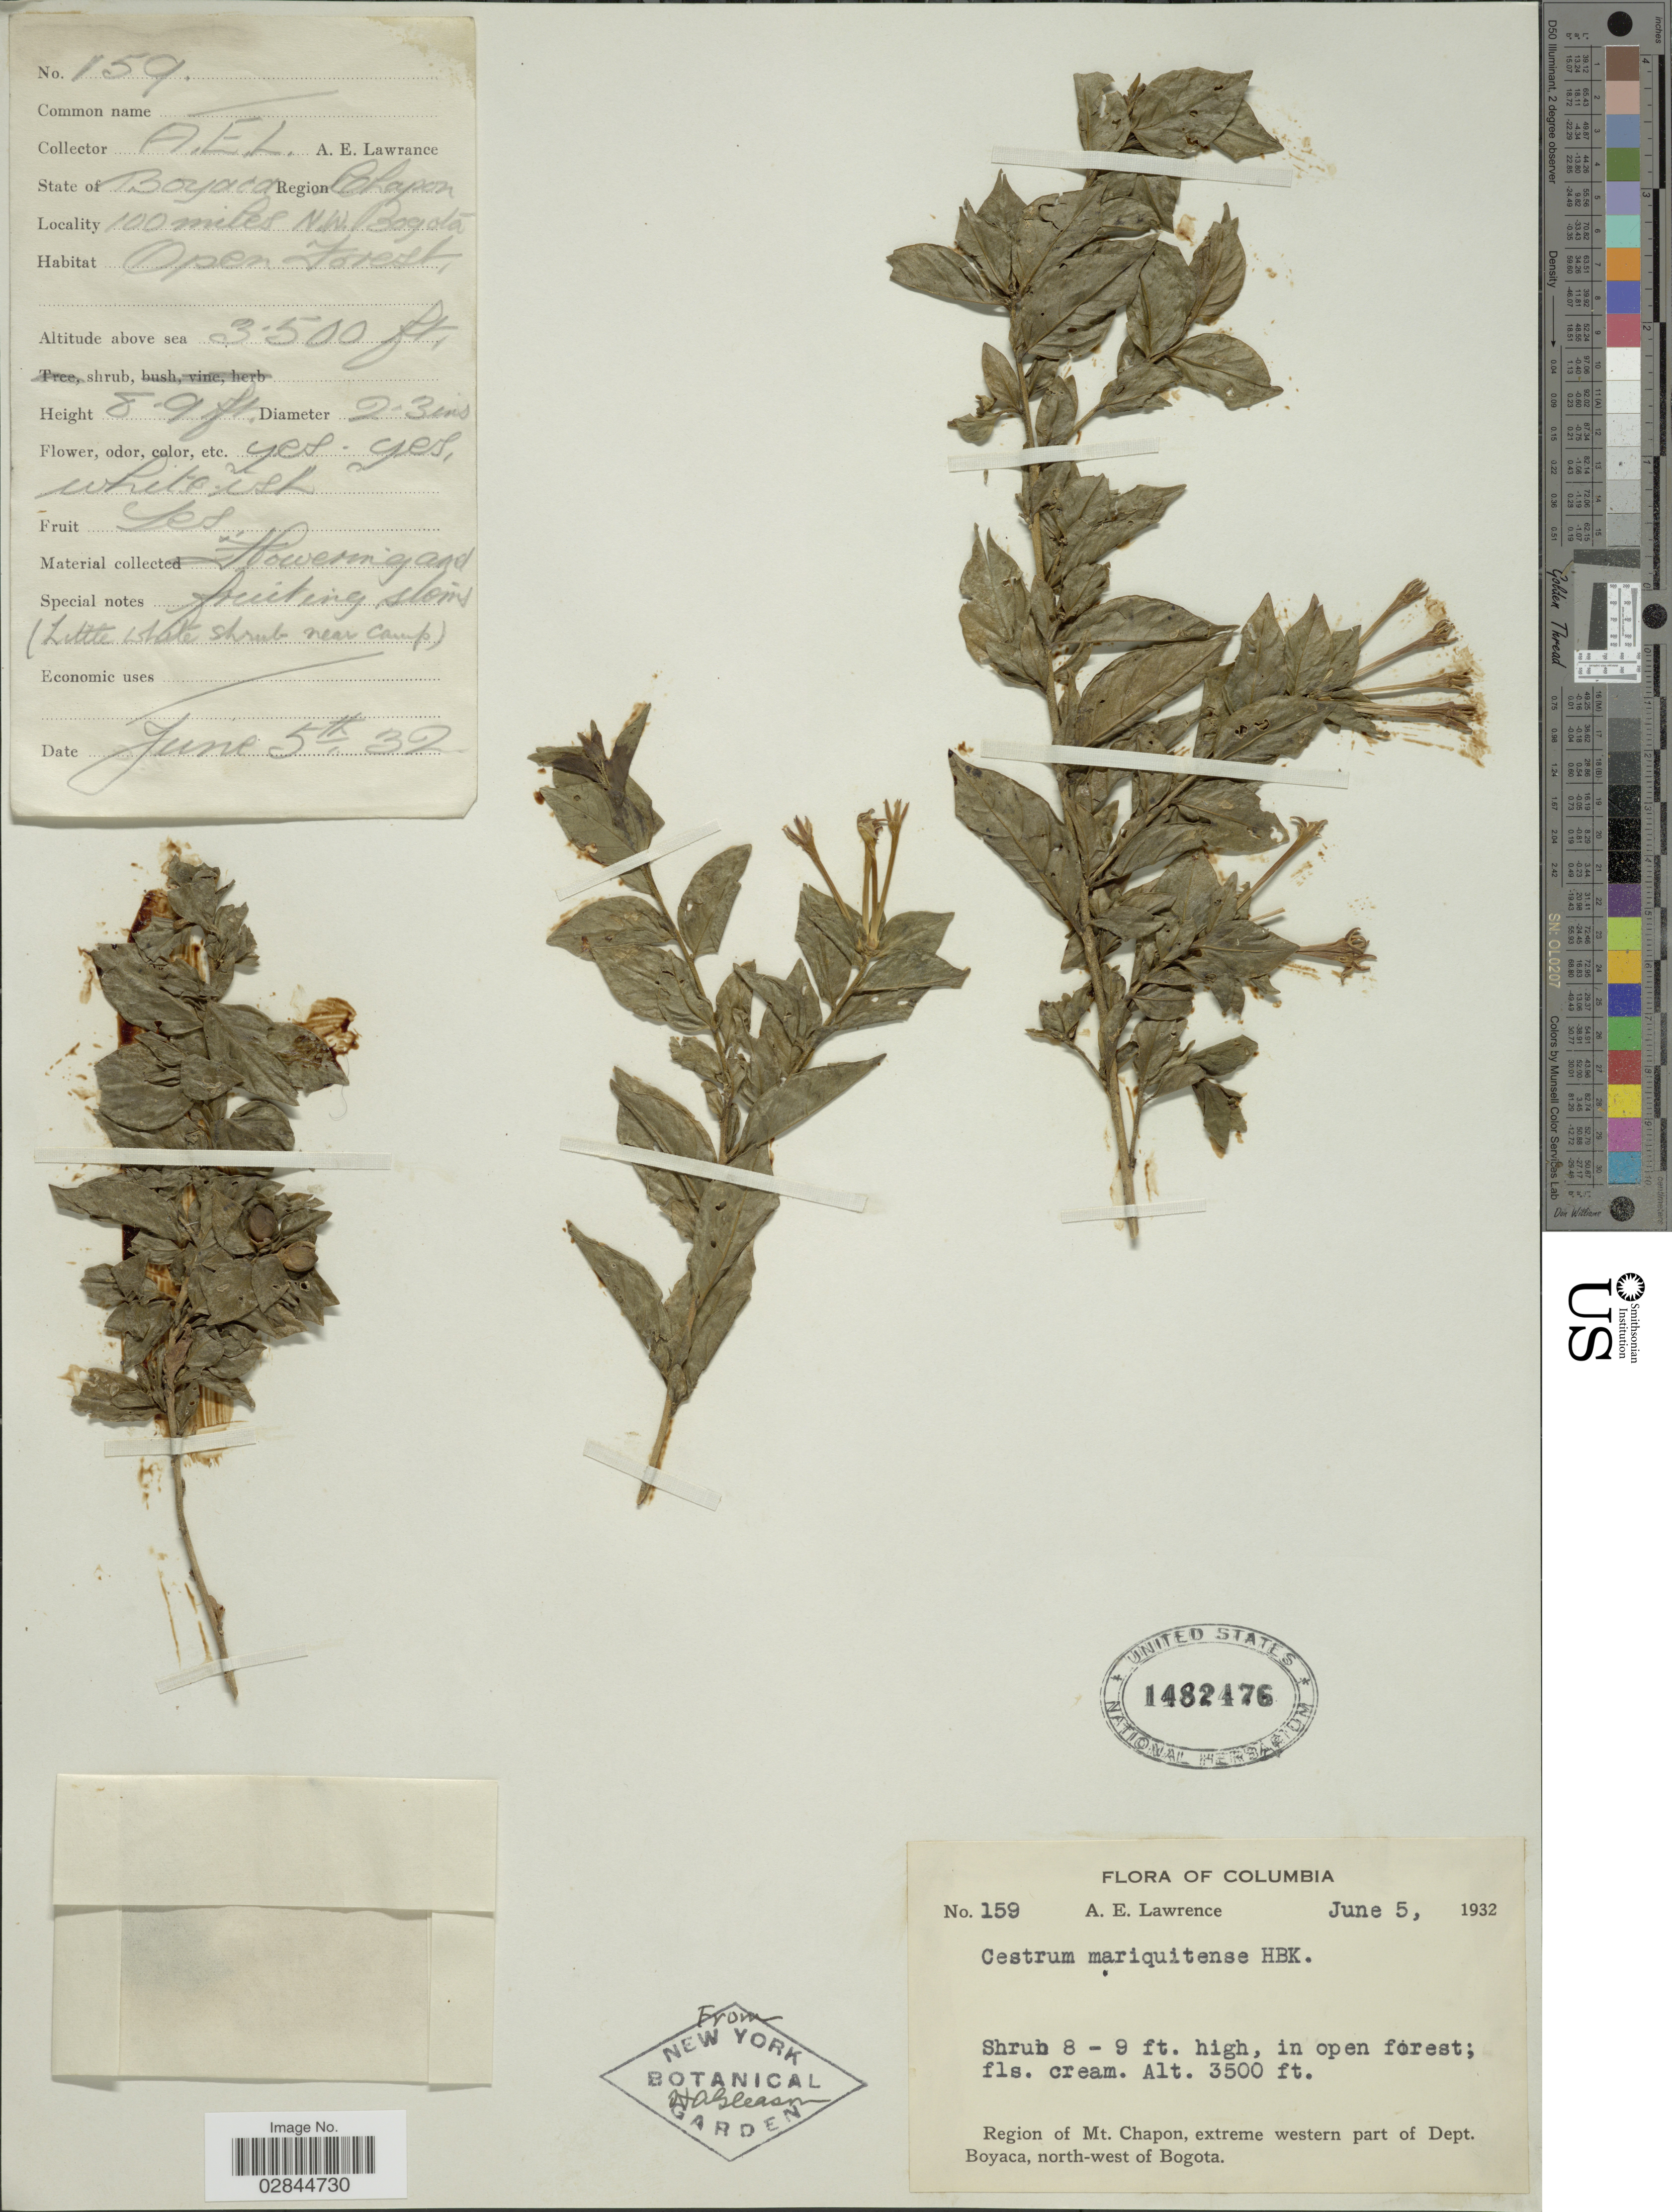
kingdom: Plantae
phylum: Tracheophyta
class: Magnoliopsida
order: Solanales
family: Solanaceae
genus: Cestrum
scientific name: Cestrum mariquitense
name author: Kunth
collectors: A. Lawrance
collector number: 159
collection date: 1932-06-05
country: Colombia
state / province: Boyacá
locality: Regio of Mt. Chapon, extreme western part of Dept. Boyaca, north-west of Bogota. 100 miles N.W. Bogota.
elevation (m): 1067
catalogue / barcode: US 1482476